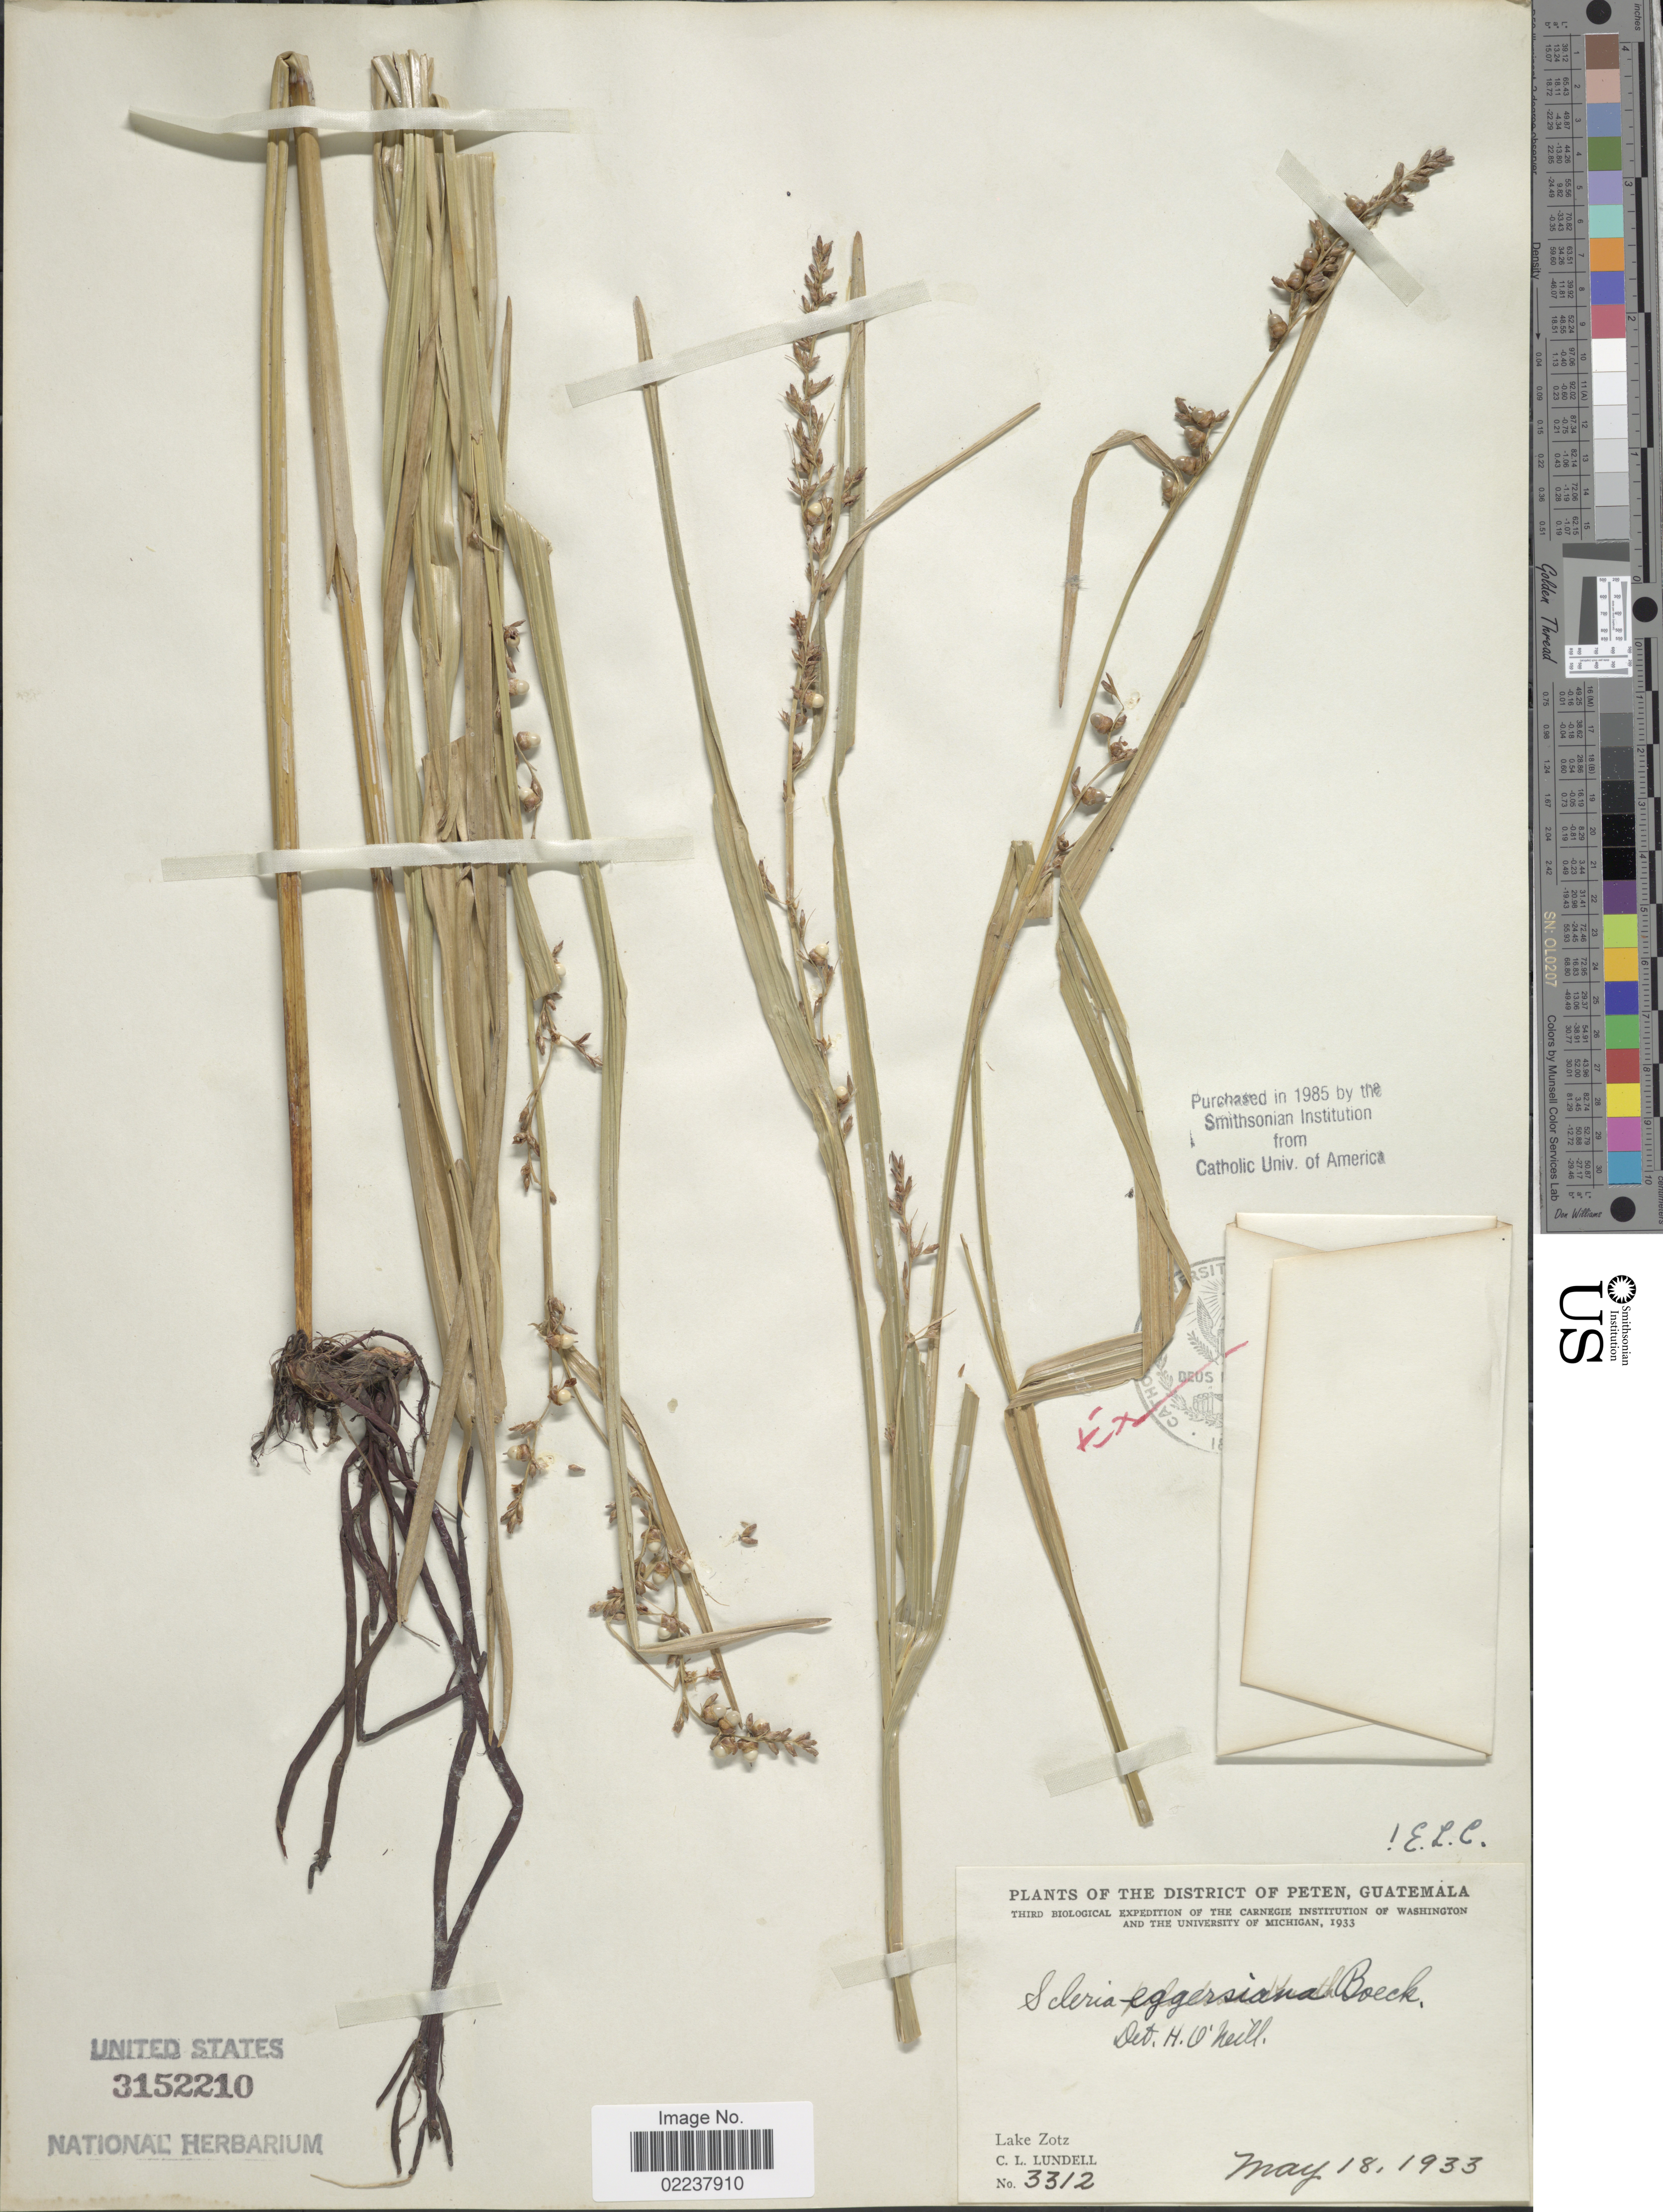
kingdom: Plantae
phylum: Tracheophyta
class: Liliopsida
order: Poales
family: Cyperaceae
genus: Scleria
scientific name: Scleria eggersiana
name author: Boeckeler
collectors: C. L. Lundell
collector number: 3312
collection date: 1933-05-18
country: Guatemala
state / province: El Petén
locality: District of Peten, Lake Zotz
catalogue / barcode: US 3152210